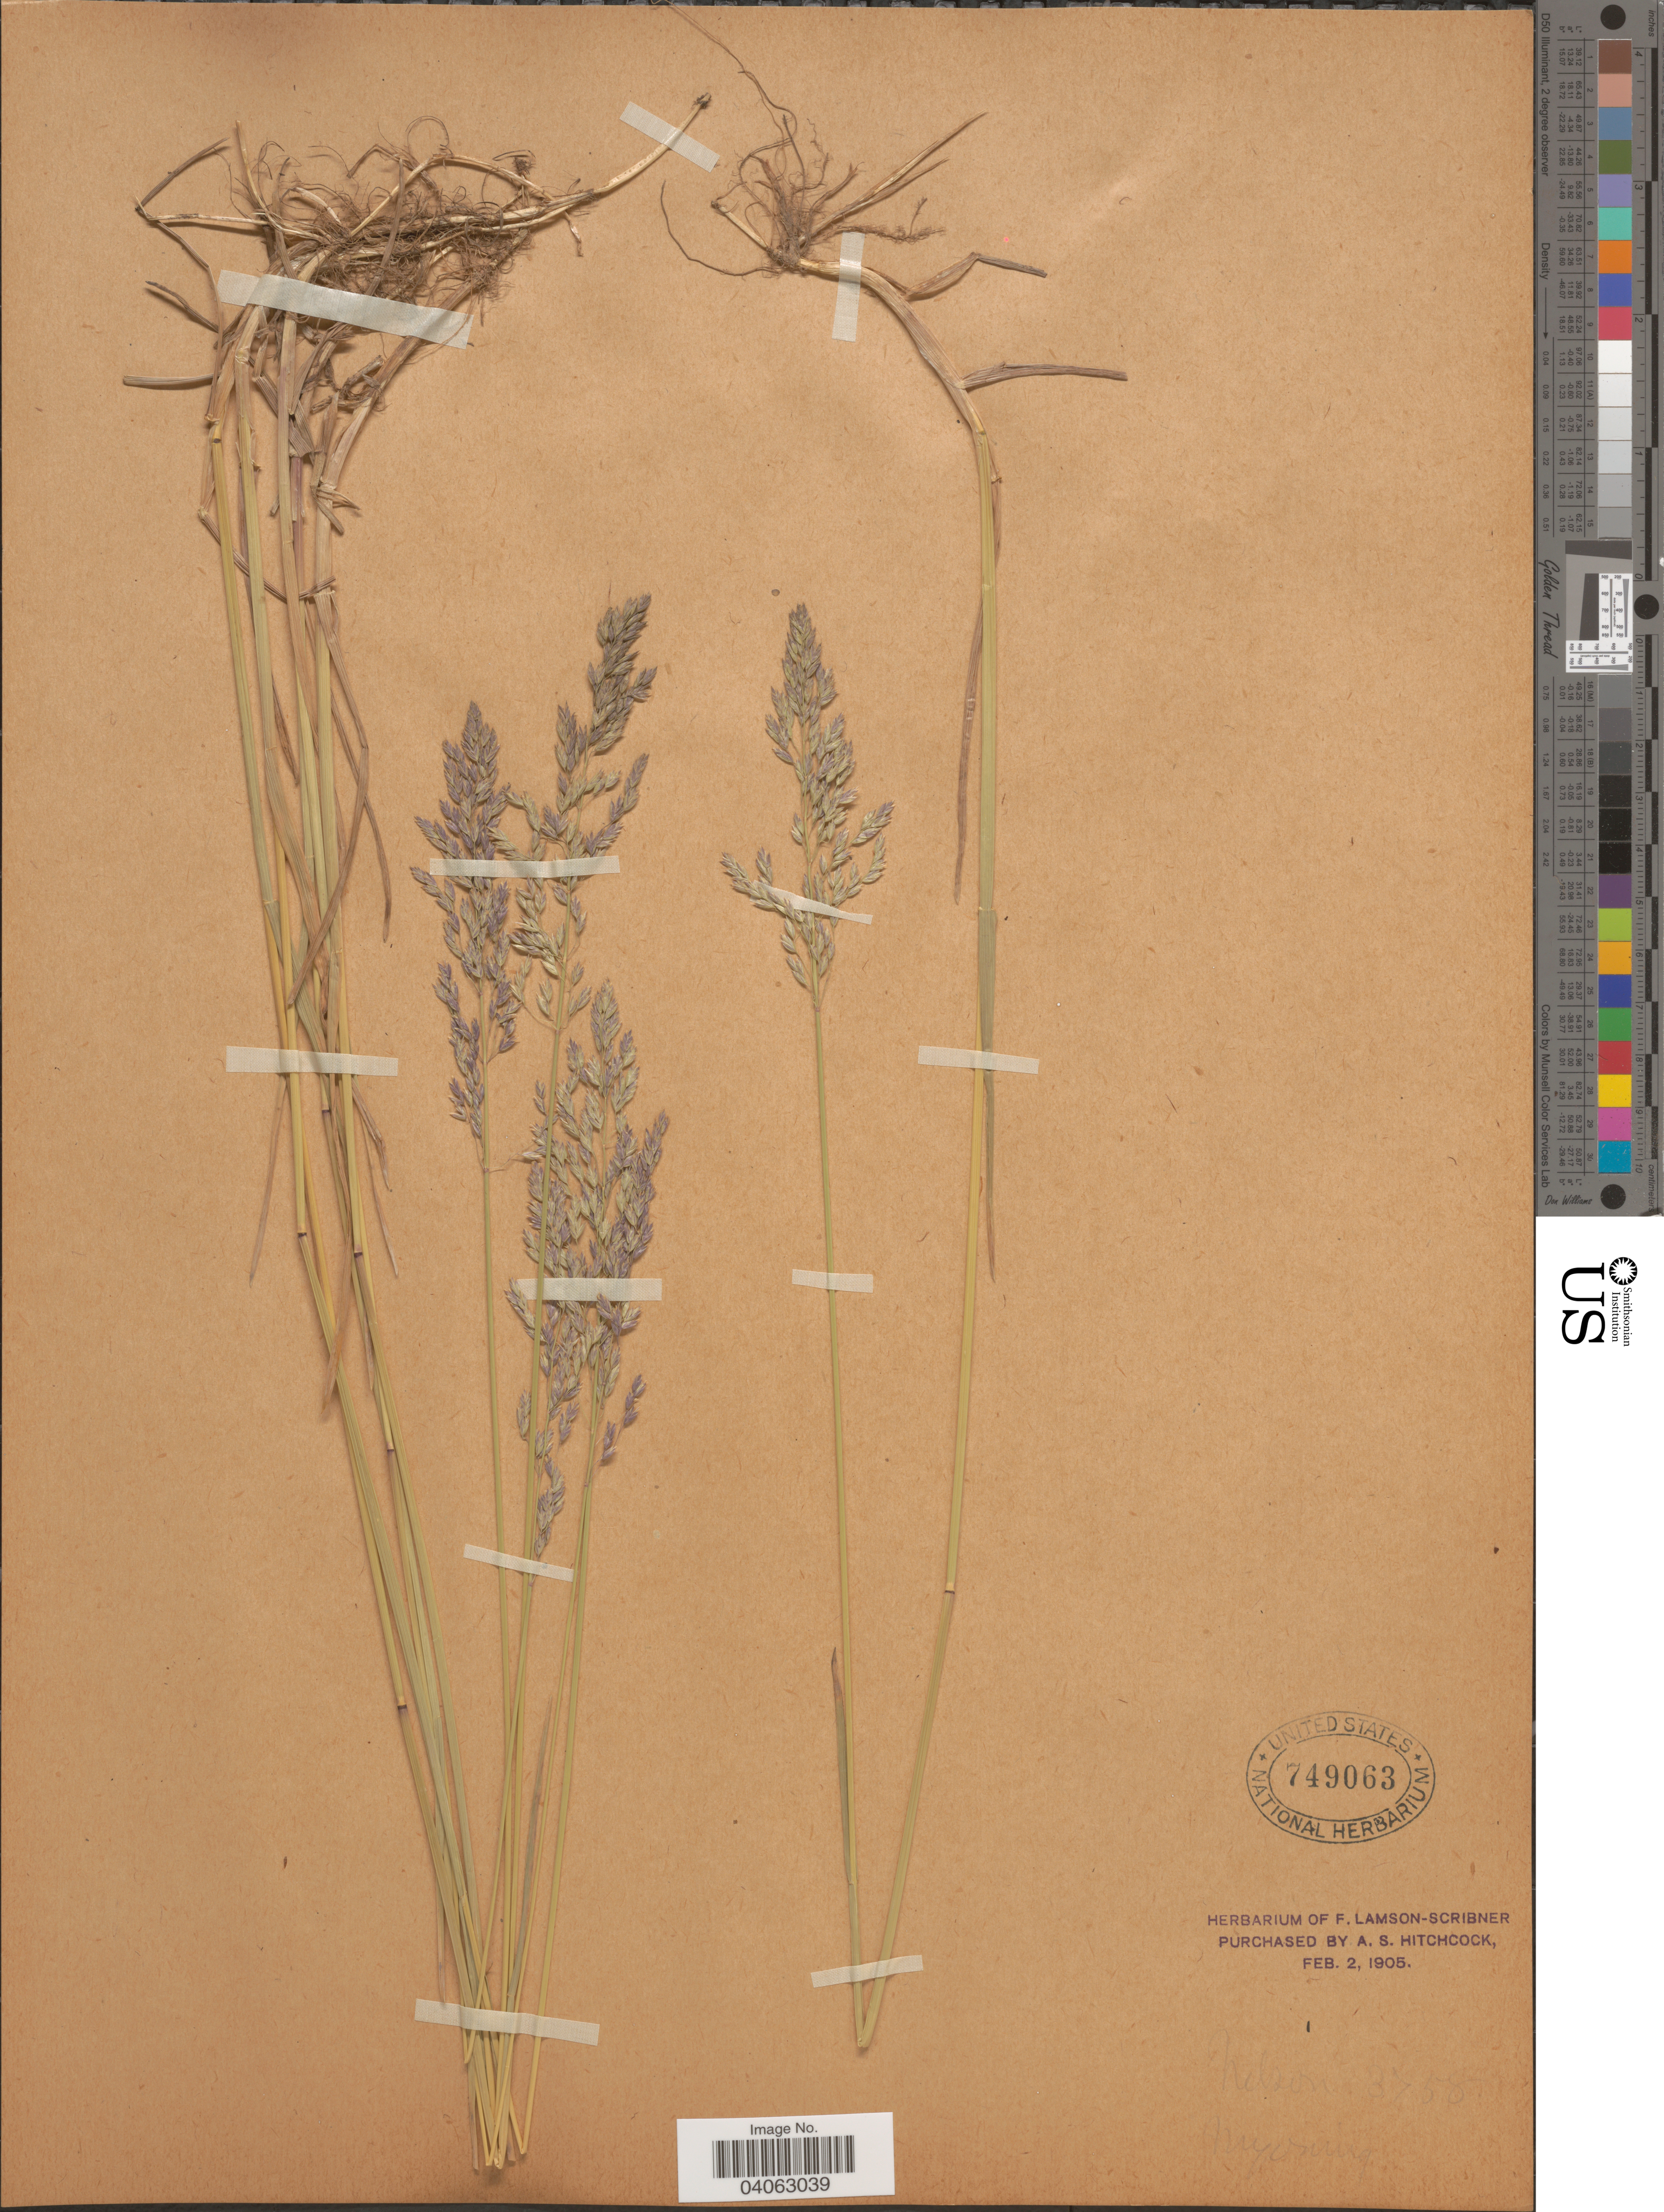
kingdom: Plantae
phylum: Tracheophyta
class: Liliopsida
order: Poales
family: Poaceae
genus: Poa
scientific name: Poa pratensis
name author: L.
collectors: Nelson, --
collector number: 3758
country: United States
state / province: Wyoming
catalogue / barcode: US 749063